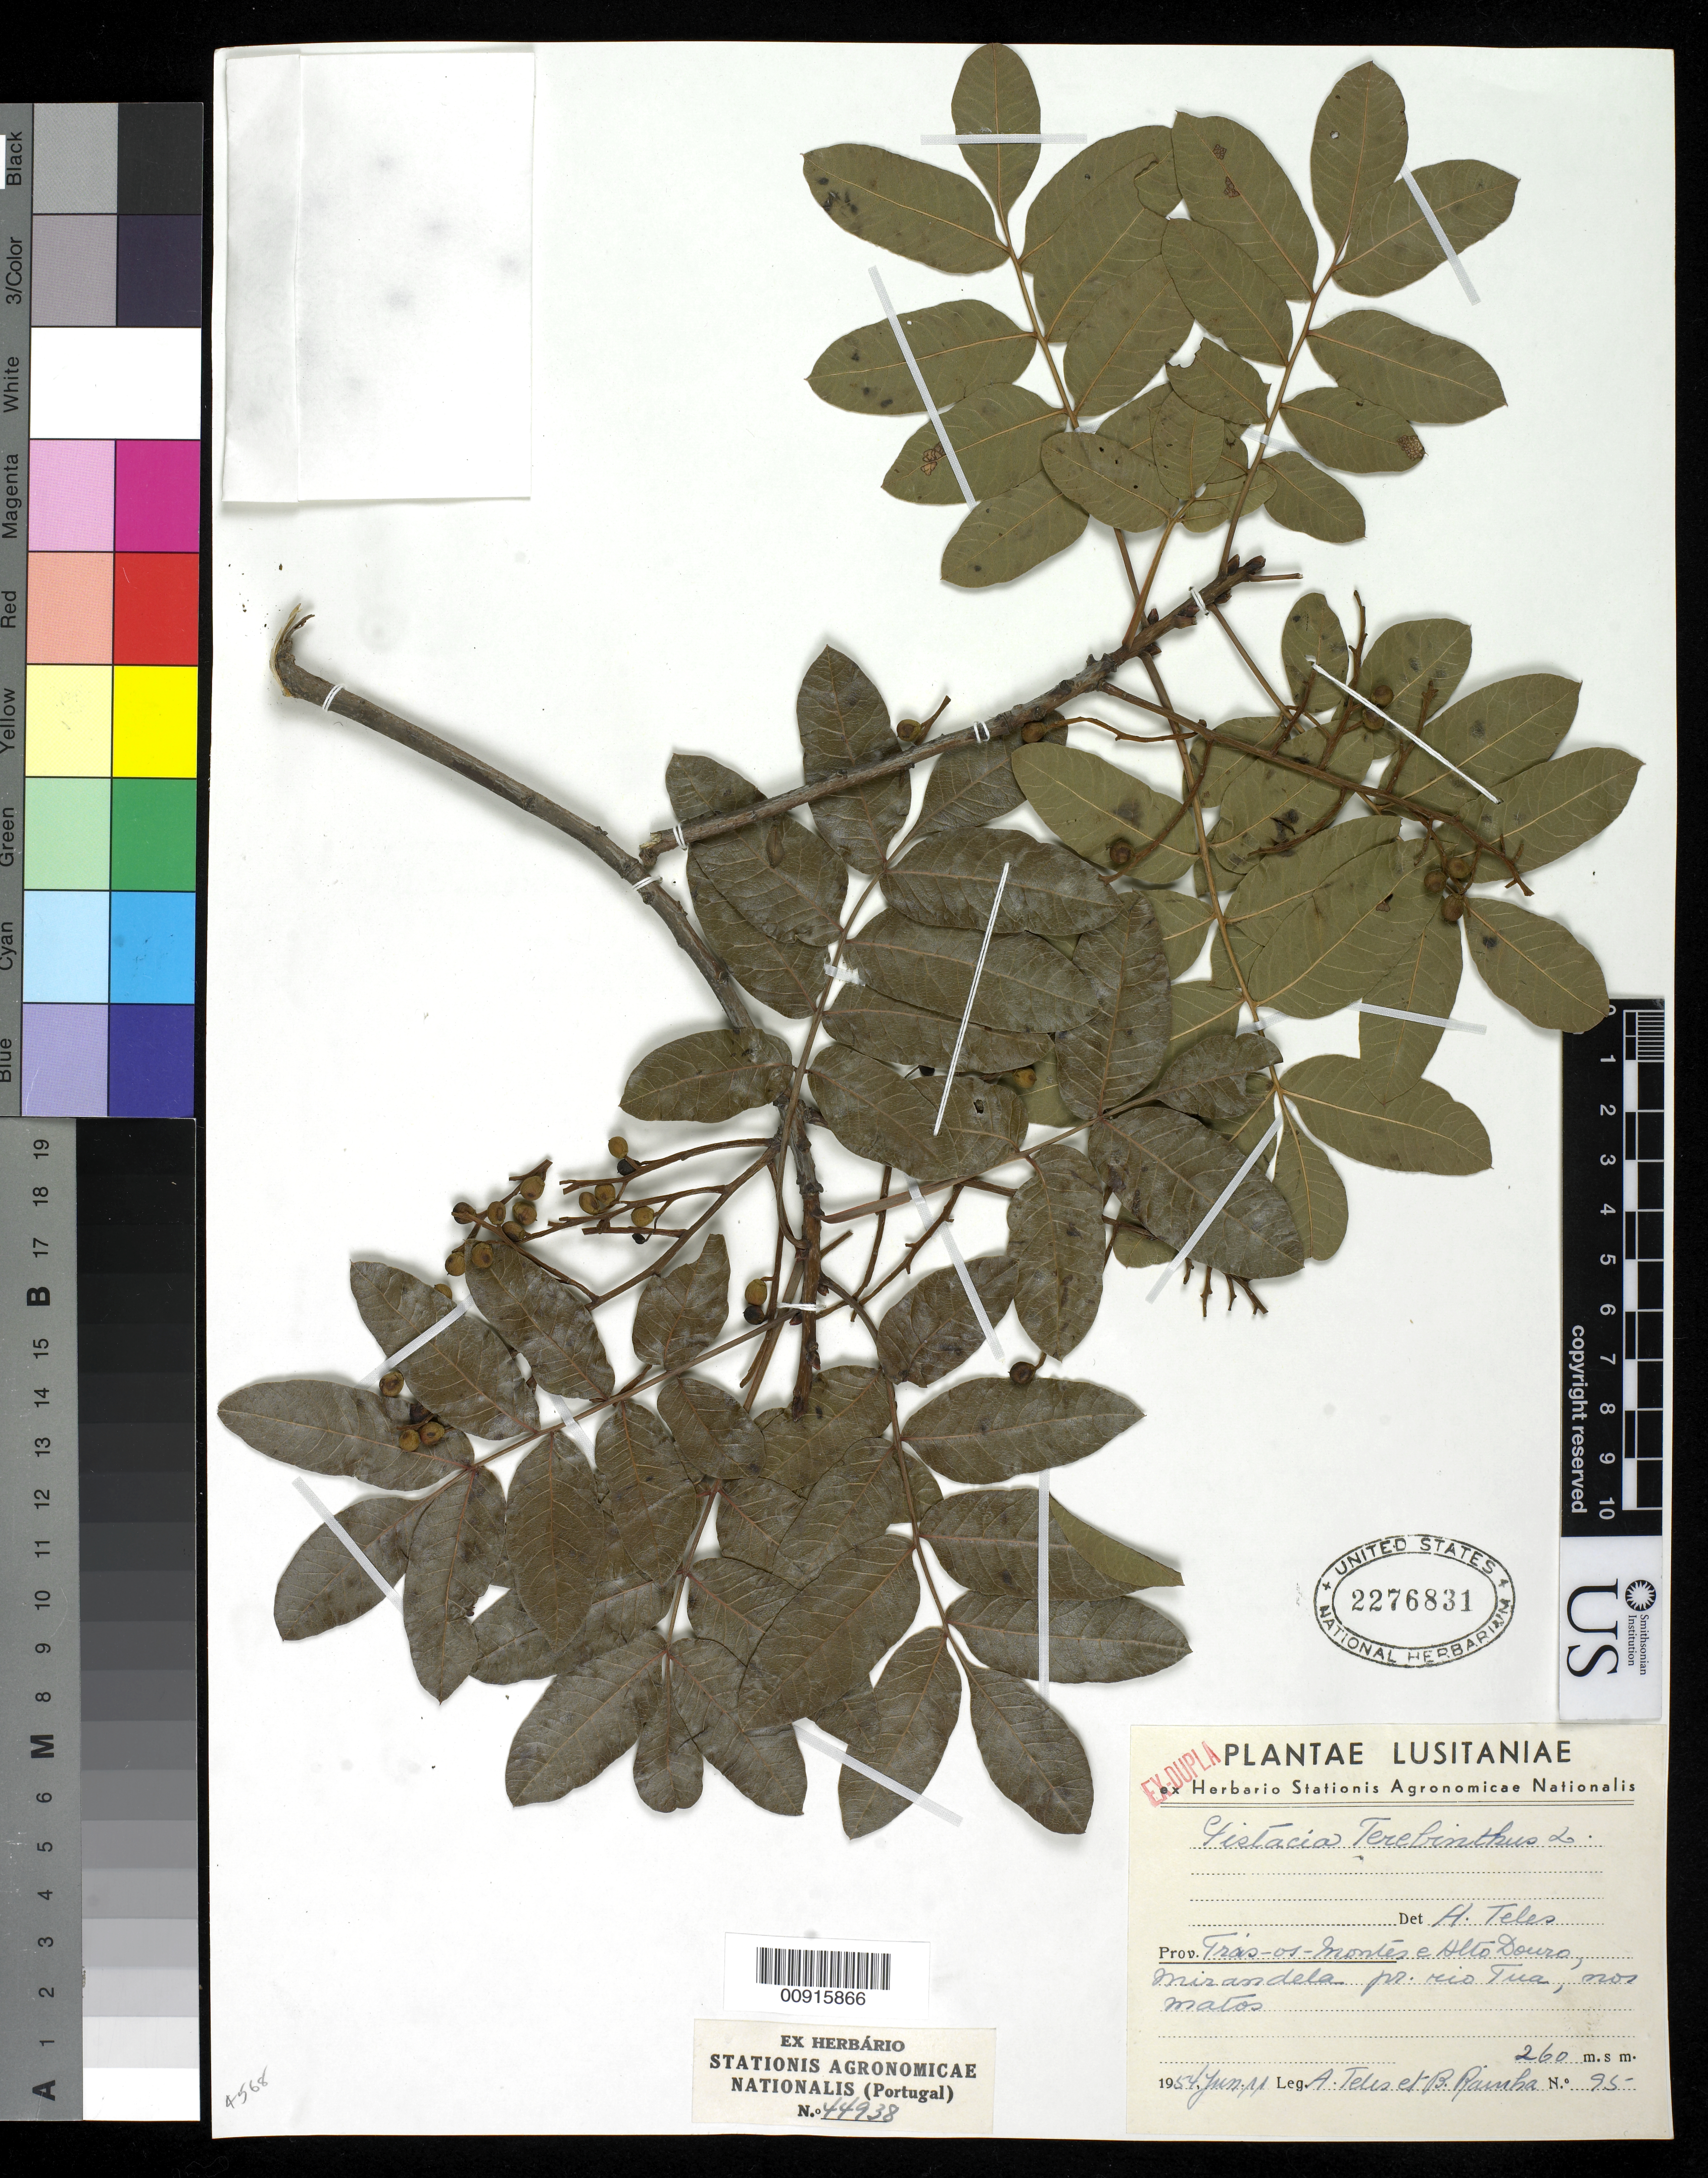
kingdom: Plantae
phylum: Tracheophyta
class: Magnoliopsida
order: Sapindales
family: Anacardiaceae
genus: Pistacia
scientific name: Pistacia terebinthus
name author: L.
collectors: B. Rainha & Teus, A.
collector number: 95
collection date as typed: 11 Jun 1954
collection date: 1954-06-11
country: Portugal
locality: Tras-os-Montes e HlloDouro, Mirandela pr. Rio Tua, nos Matos.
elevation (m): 260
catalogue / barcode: US 2276831